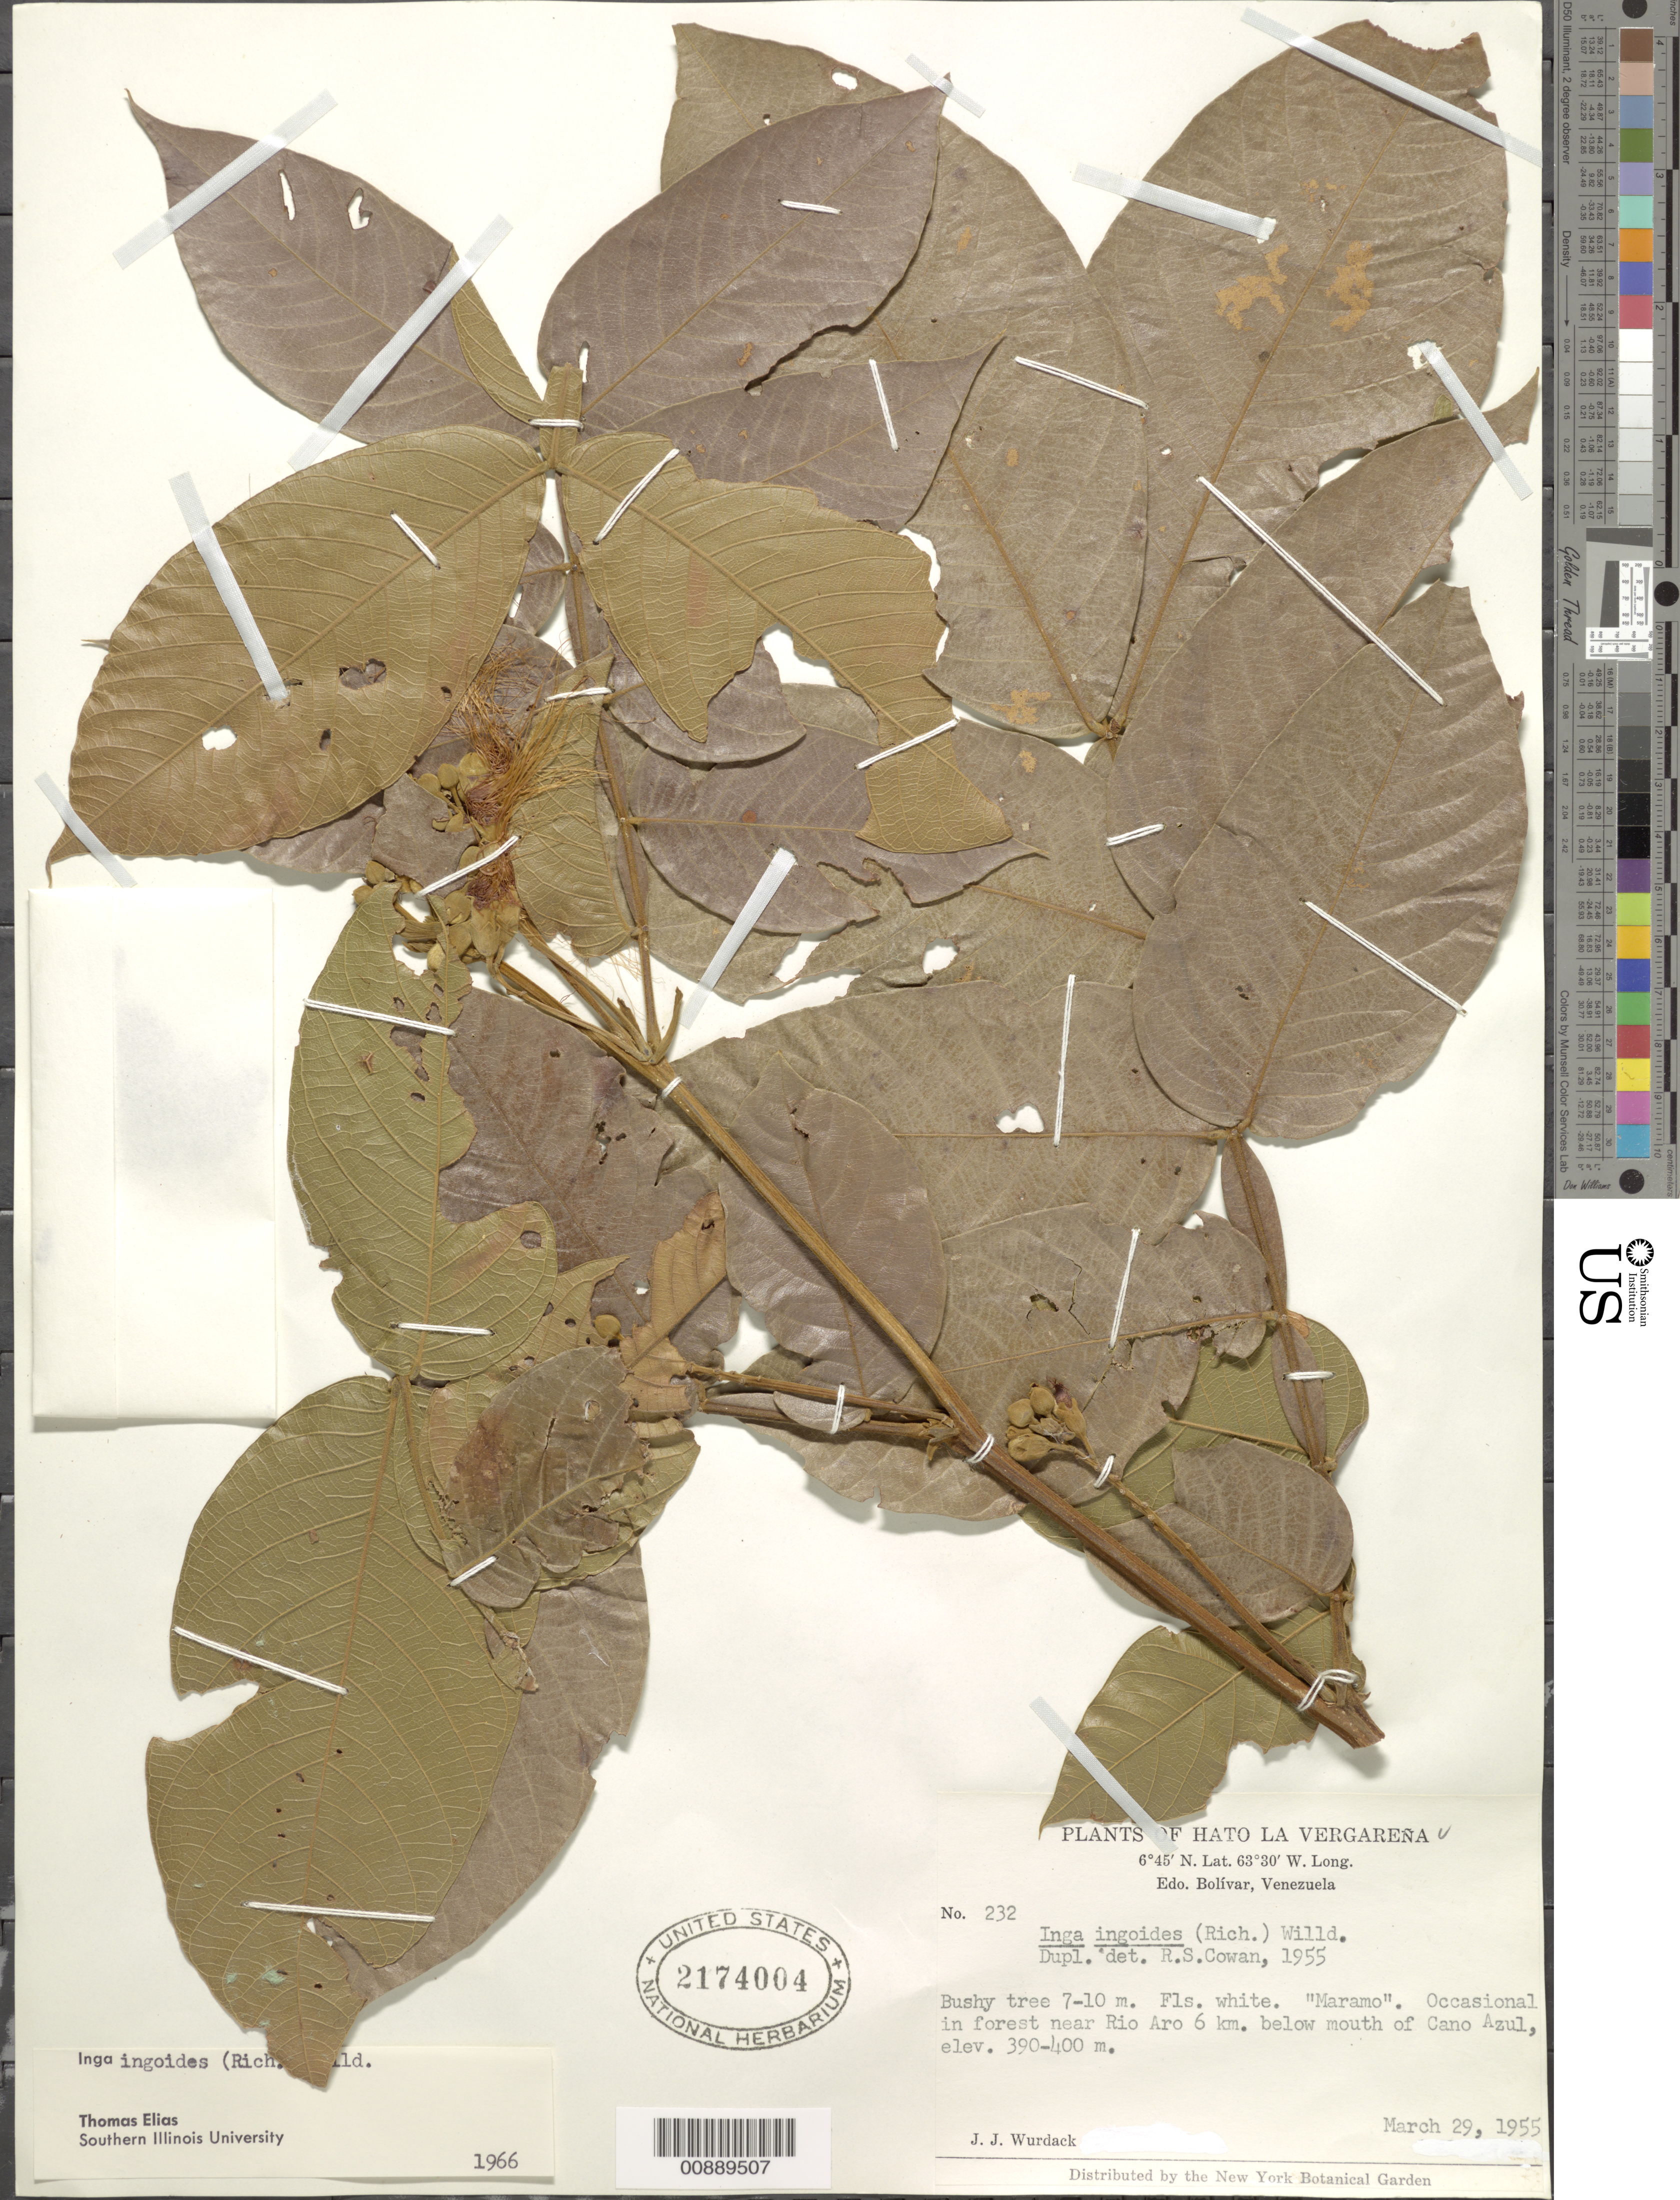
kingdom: Plantae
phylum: Tracheophyta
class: Magnoliopsida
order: Fabales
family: Fabaceae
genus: Inga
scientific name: Inga ingoides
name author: (Rich.) Willd.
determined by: Elias, Thomas S.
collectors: J. J. Wurdack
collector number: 232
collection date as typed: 29-Mar-55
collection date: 1955-03-29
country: Venezuela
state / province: Bolívar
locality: Hato La Vergareña, Río Aro, 6 km below mouth of Caño Azul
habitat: Forest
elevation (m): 390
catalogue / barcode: US 2174004